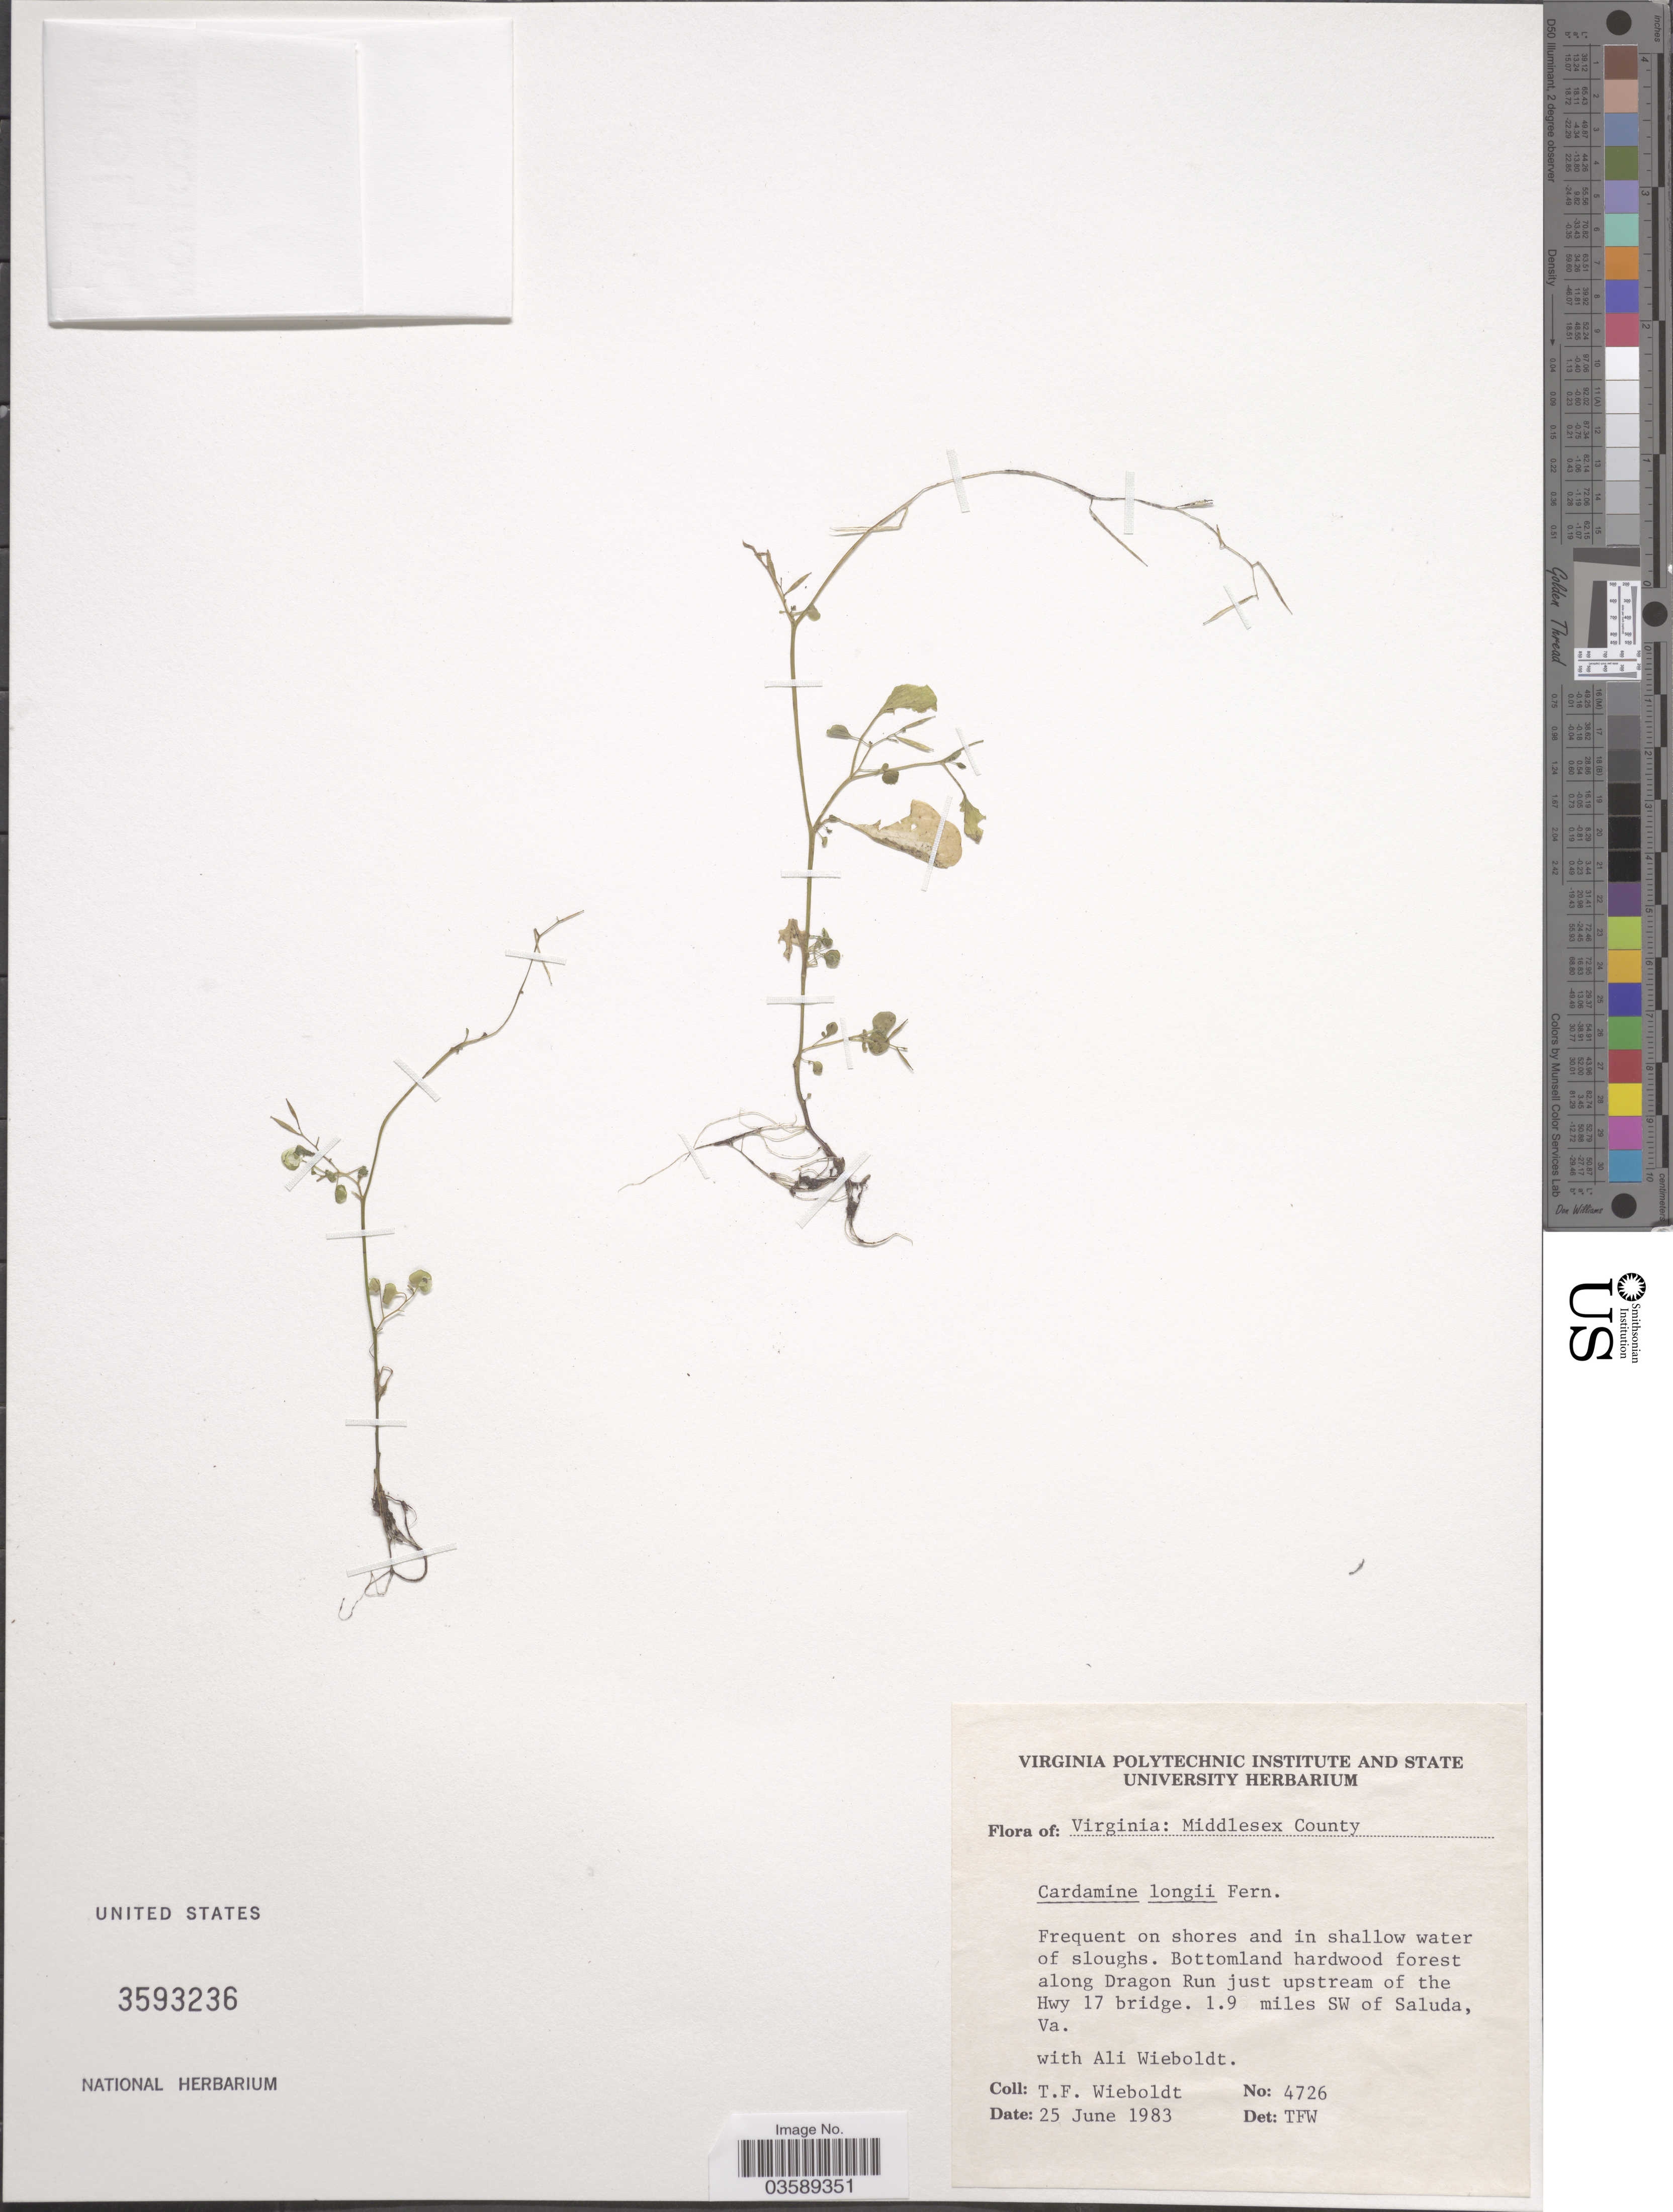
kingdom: Plantae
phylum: Tracheophyta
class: Magnoliopsida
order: Brassicales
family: Brassicaceae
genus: Cardamine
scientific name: Cardamine longii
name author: Fernald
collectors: T. Wieboldt & A. Wieboldt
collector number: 4726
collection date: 1983-06-25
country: United States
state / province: Virginia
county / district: Middlesex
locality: Middlesex County. Bottomland hardwood forest along Dragon Run just upstream of the Hwy 17 bridge. 1.9 miles SW of Saluda.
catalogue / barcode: US 3593236